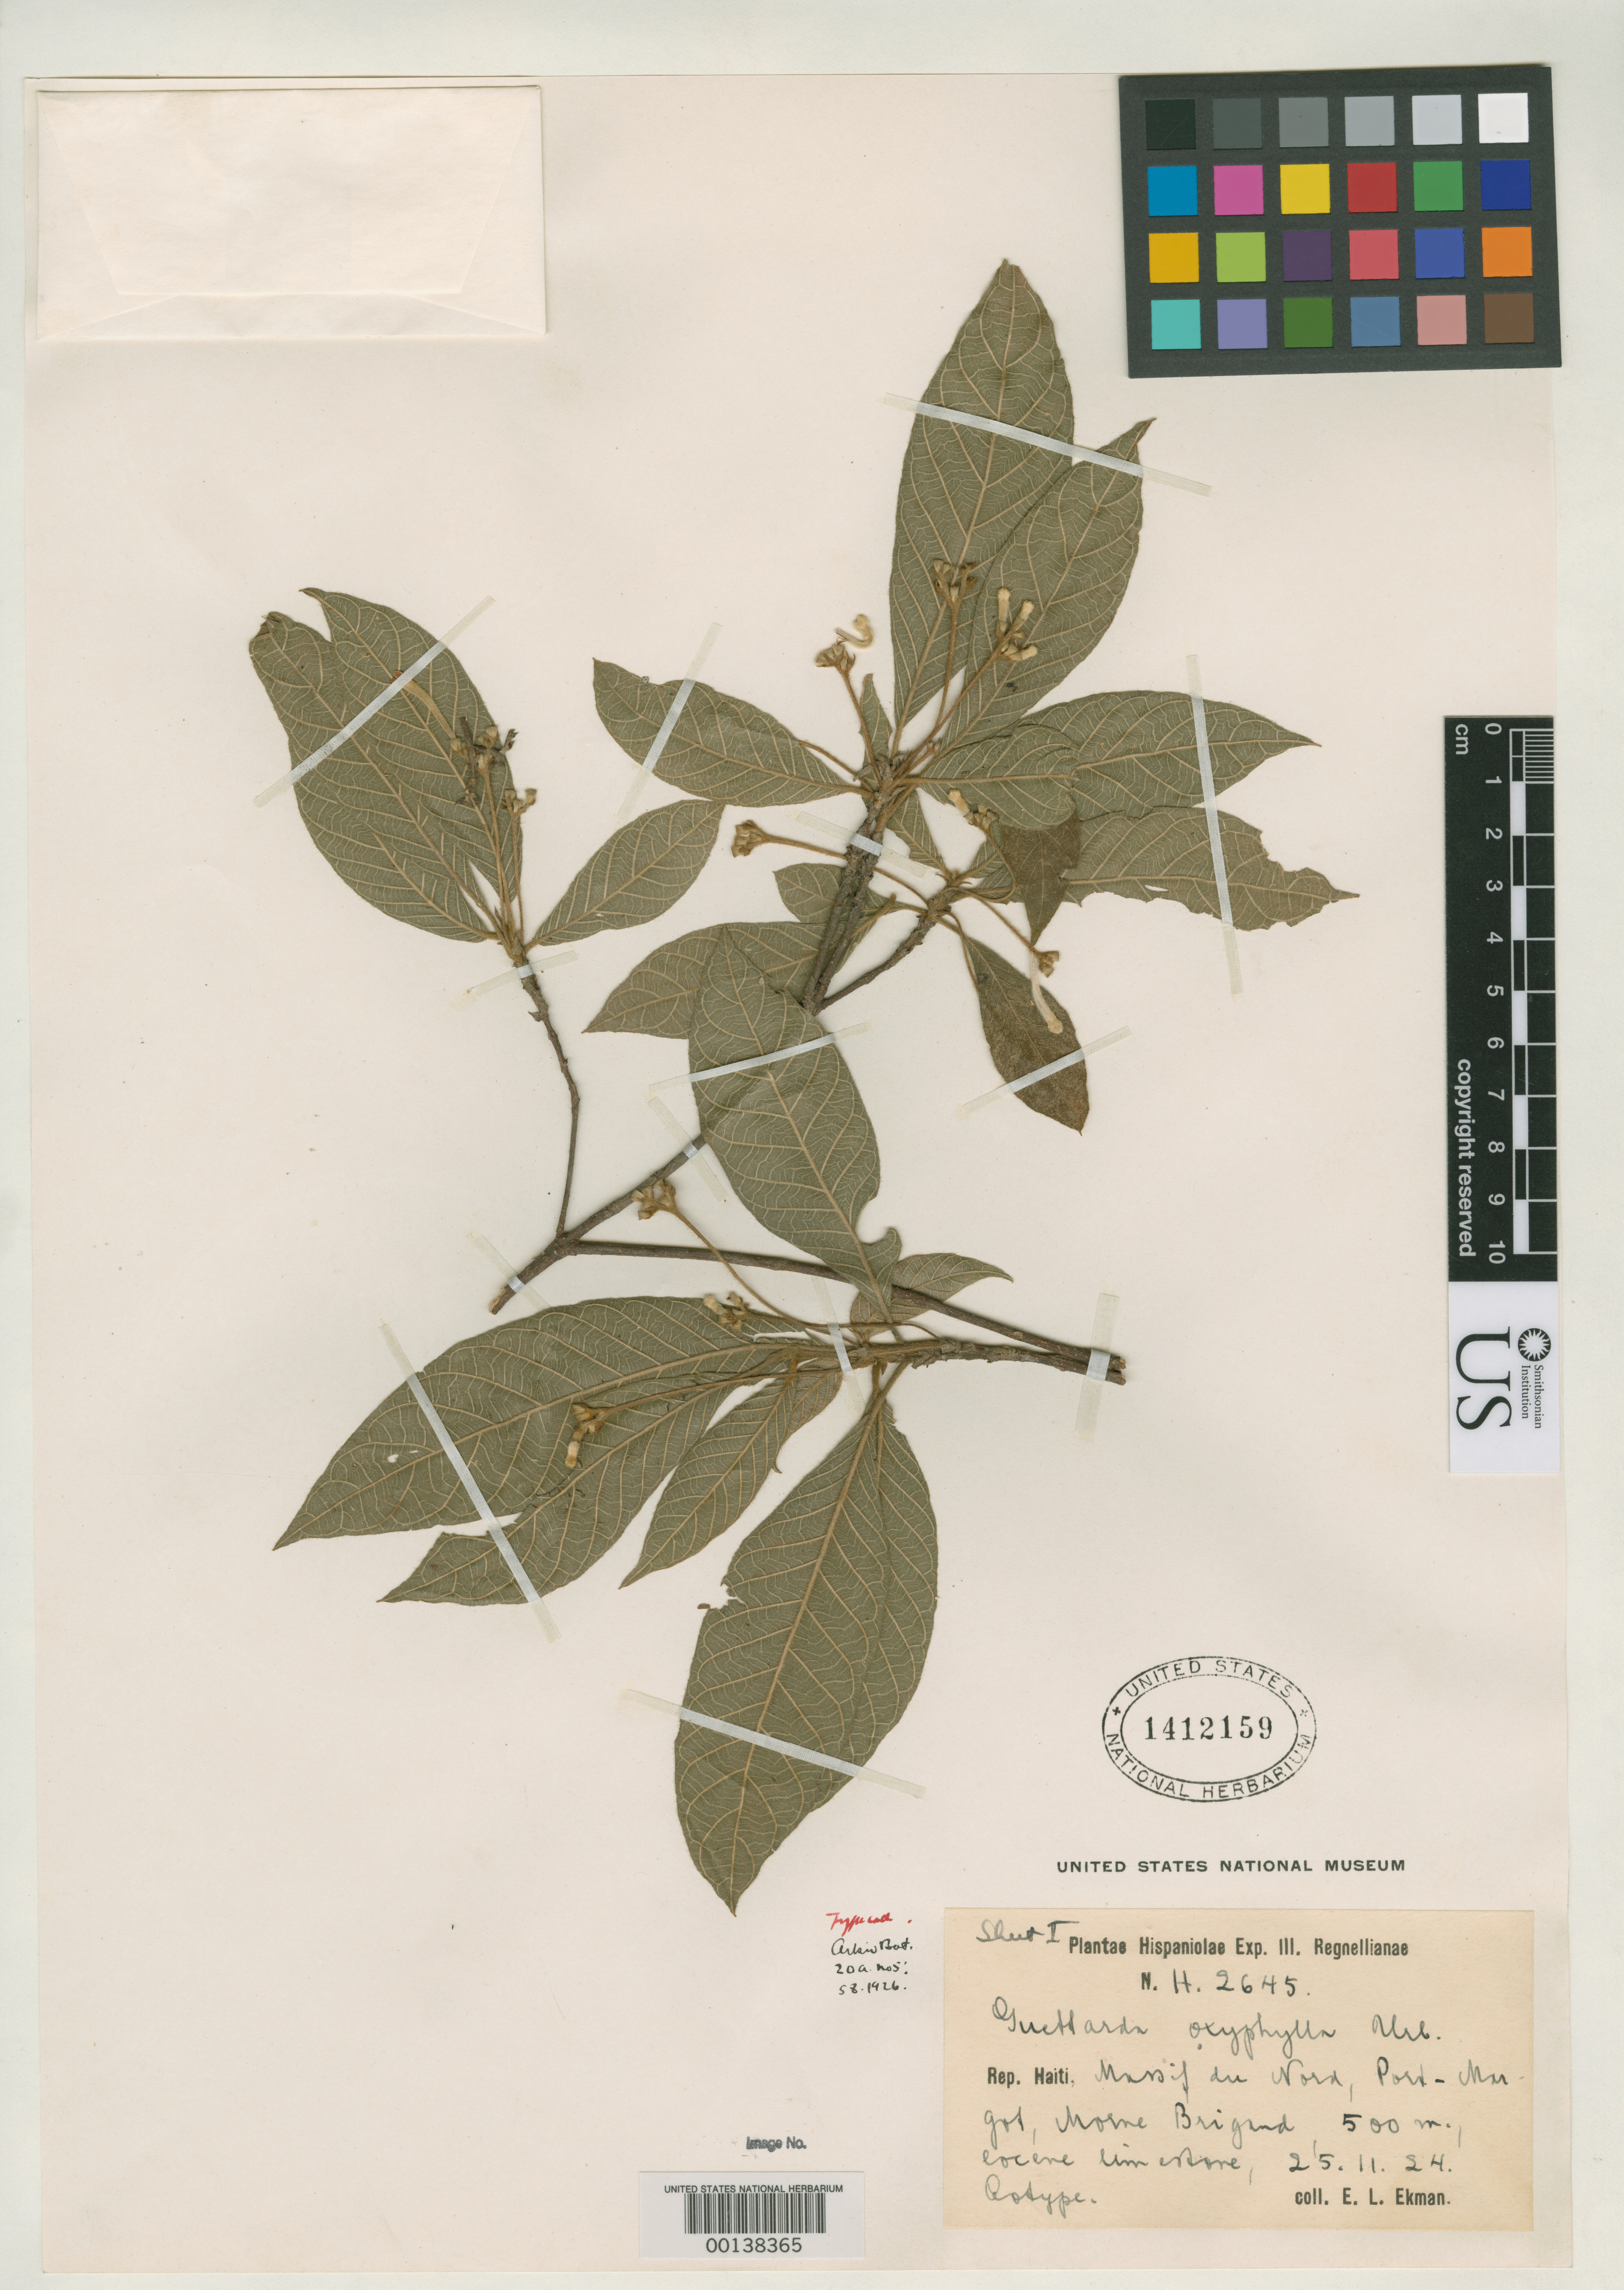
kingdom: Plantae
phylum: Tracheophyta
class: Magnoliopsida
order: Gentianales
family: Rubiaceae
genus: Guettarda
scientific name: Guettarda oxyphylla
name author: Urb.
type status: Isotype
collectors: E. L. Ekman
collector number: H 2645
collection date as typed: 25 Nov 1924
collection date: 1924-11-25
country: Haiti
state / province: Nord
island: Hispaniola Island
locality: Morne Brigand and Thibaud.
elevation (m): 500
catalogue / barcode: US 1412159